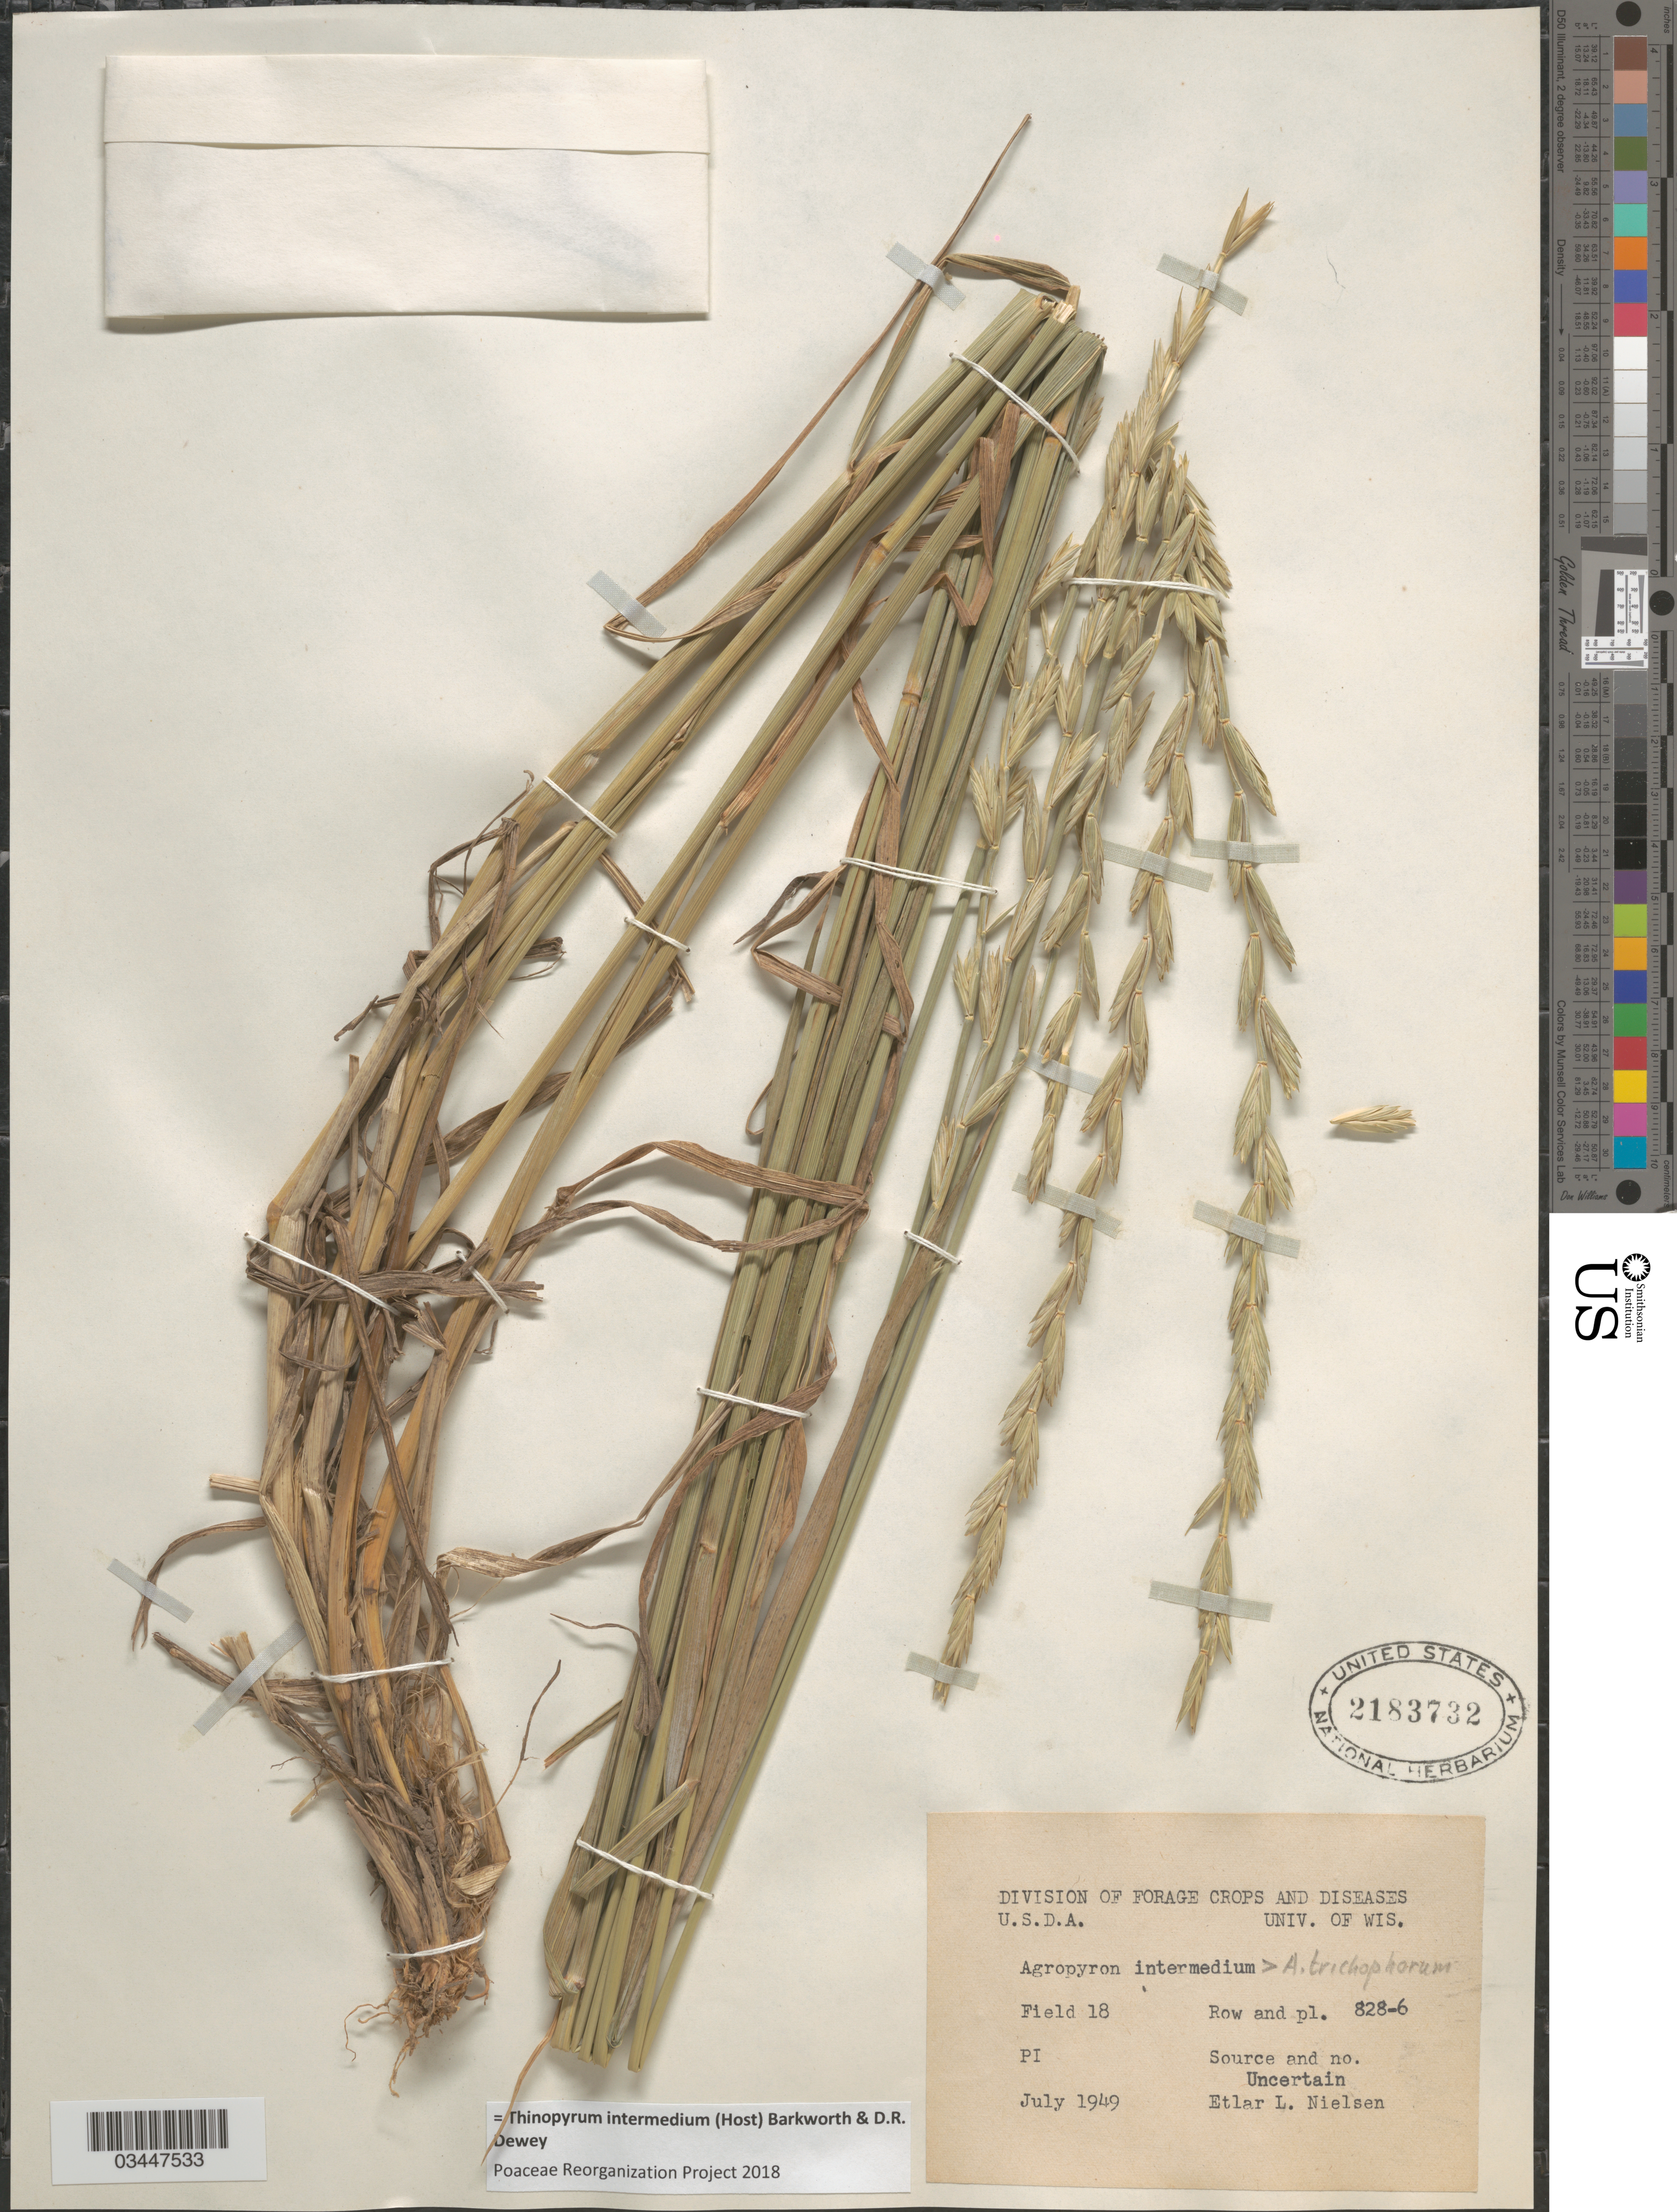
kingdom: Plantae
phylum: Tracheophyta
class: Liliopsida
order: Poales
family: Poaceae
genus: Thinopyrum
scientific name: Thinopyrum intermedium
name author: (Host) Barkworth & Dewey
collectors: E. L. Nielsen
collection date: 1949-07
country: United States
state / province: Washington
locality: Field 18. Row and pl. 828-6.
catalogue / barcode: US 2183732